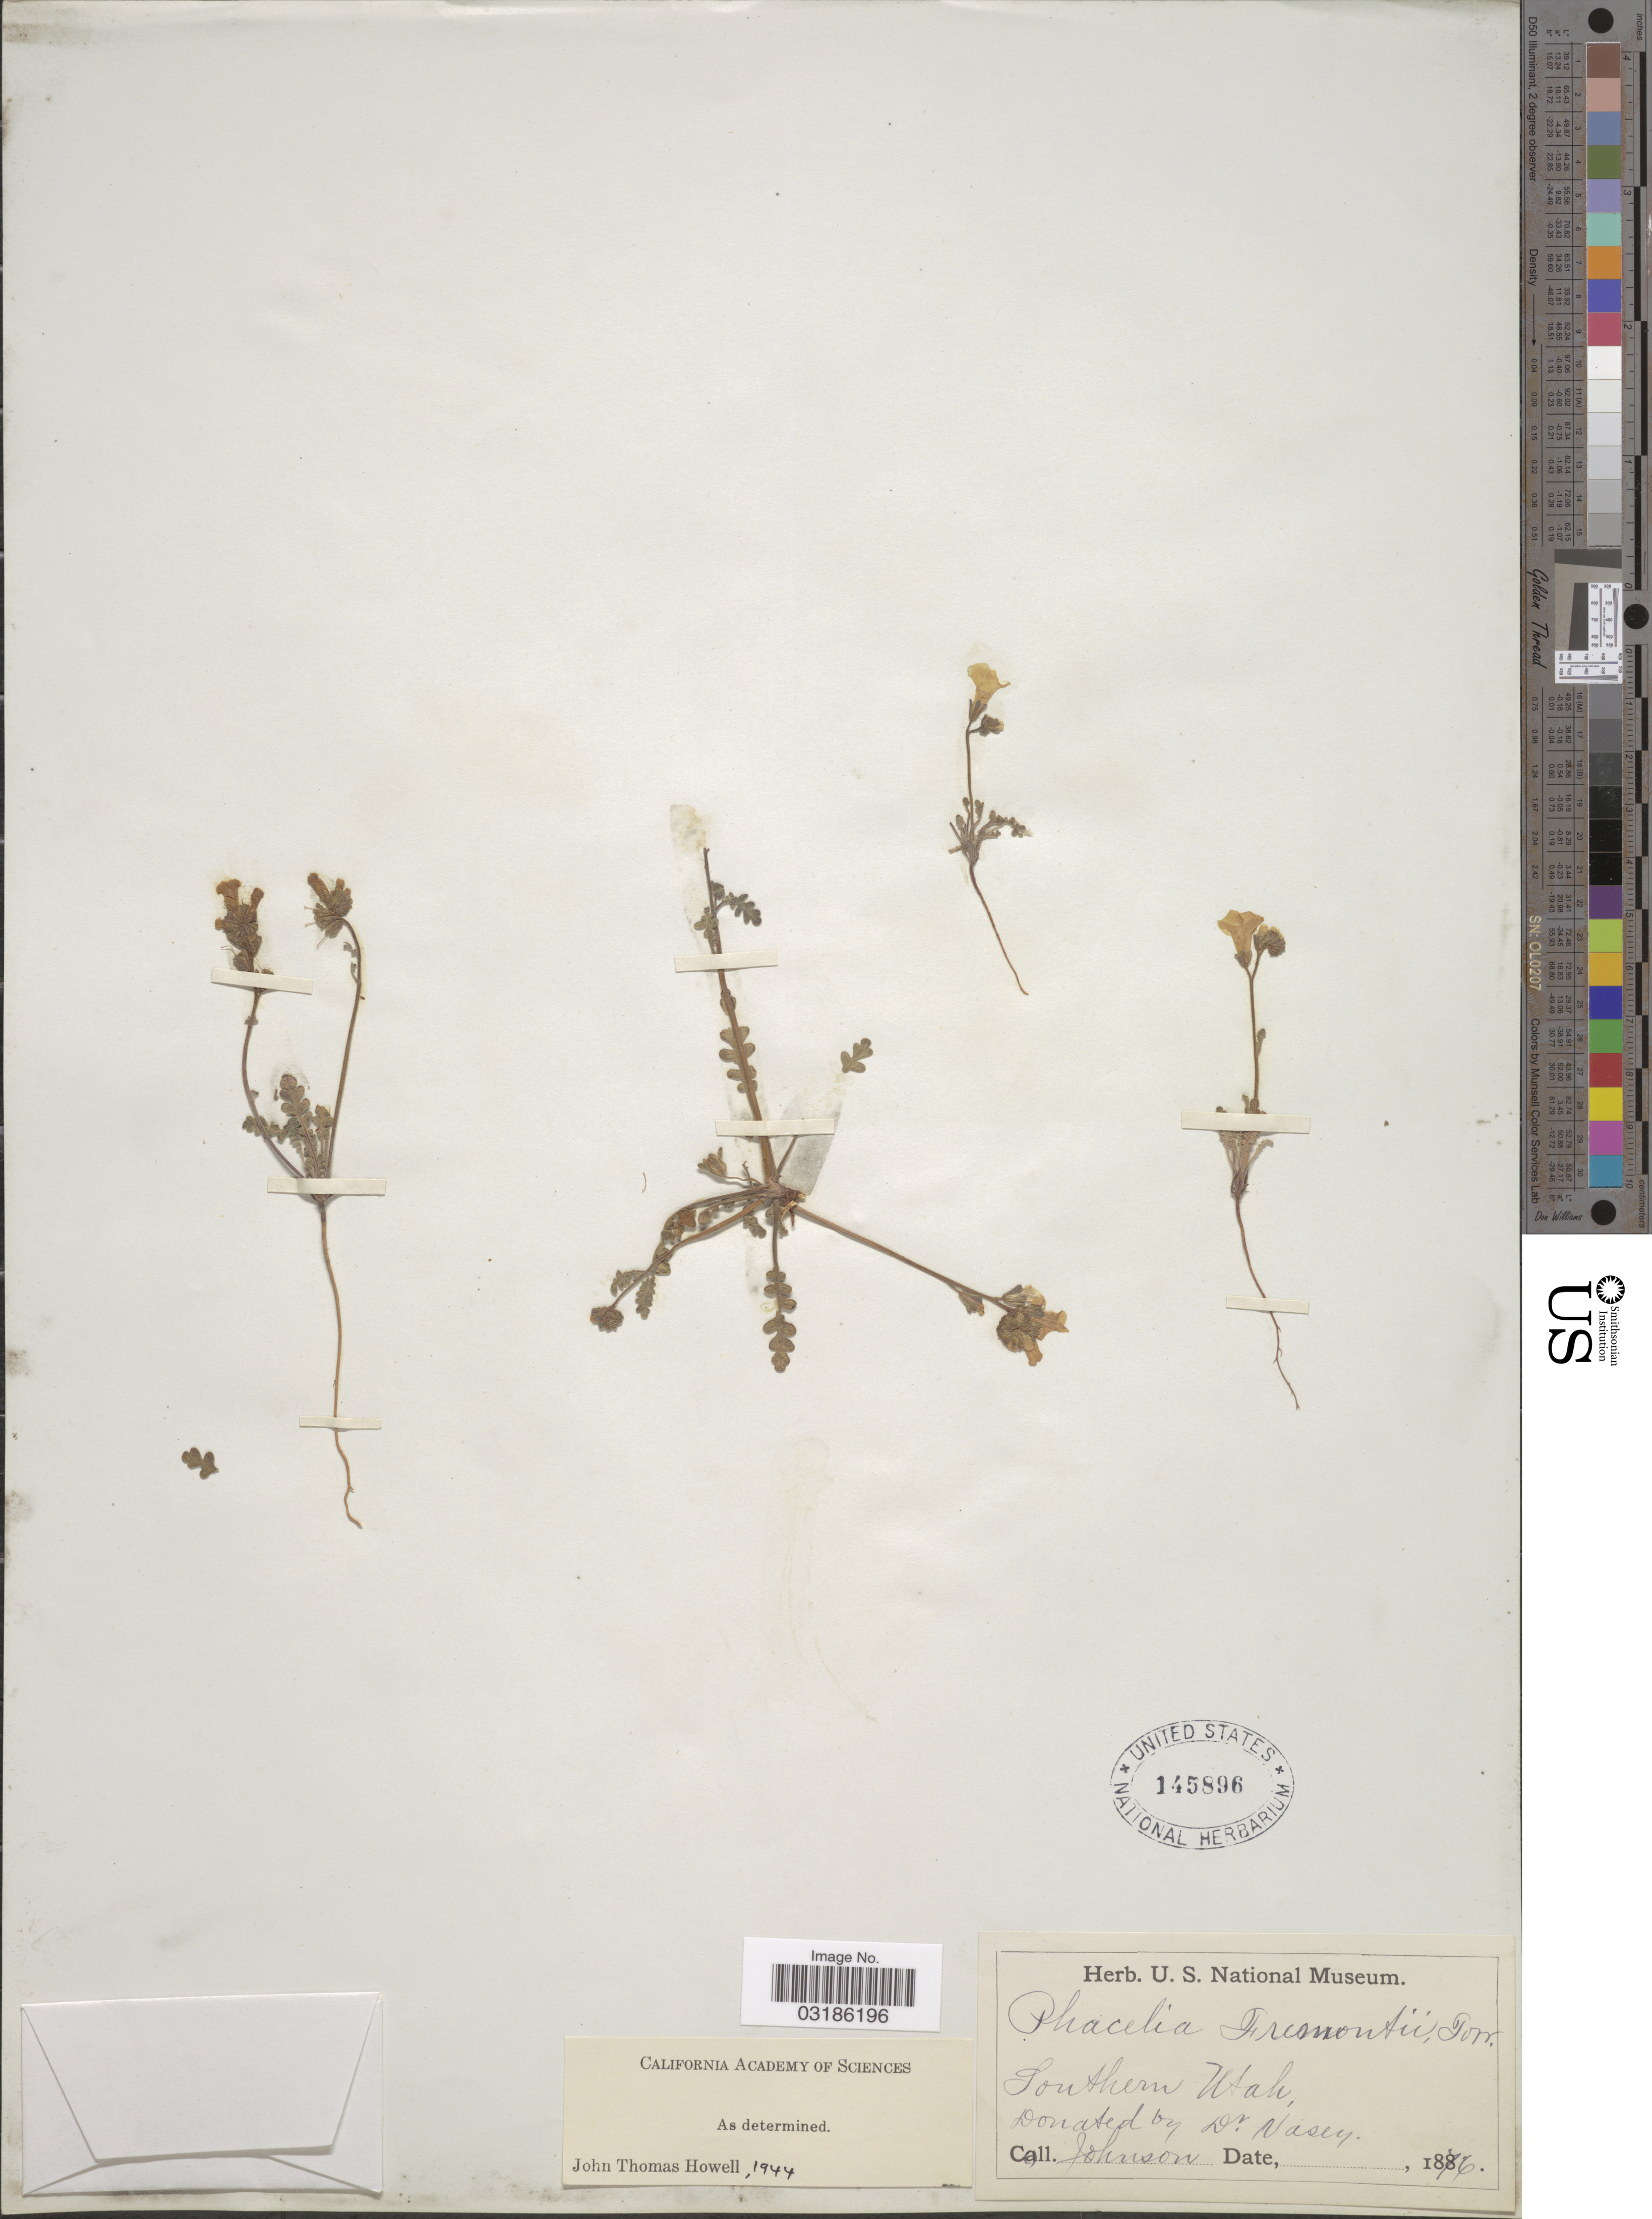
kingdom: Plantae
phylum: Tracheophyta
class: Magnoliopsida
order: Boraginales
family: Hydrophyllaceae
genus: Phacelia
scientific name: Phacelia fremontii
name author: Torr.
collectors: -- Johnson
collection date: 1876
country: United States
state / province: Utah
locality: Southern Utah.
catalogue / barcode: US 145896